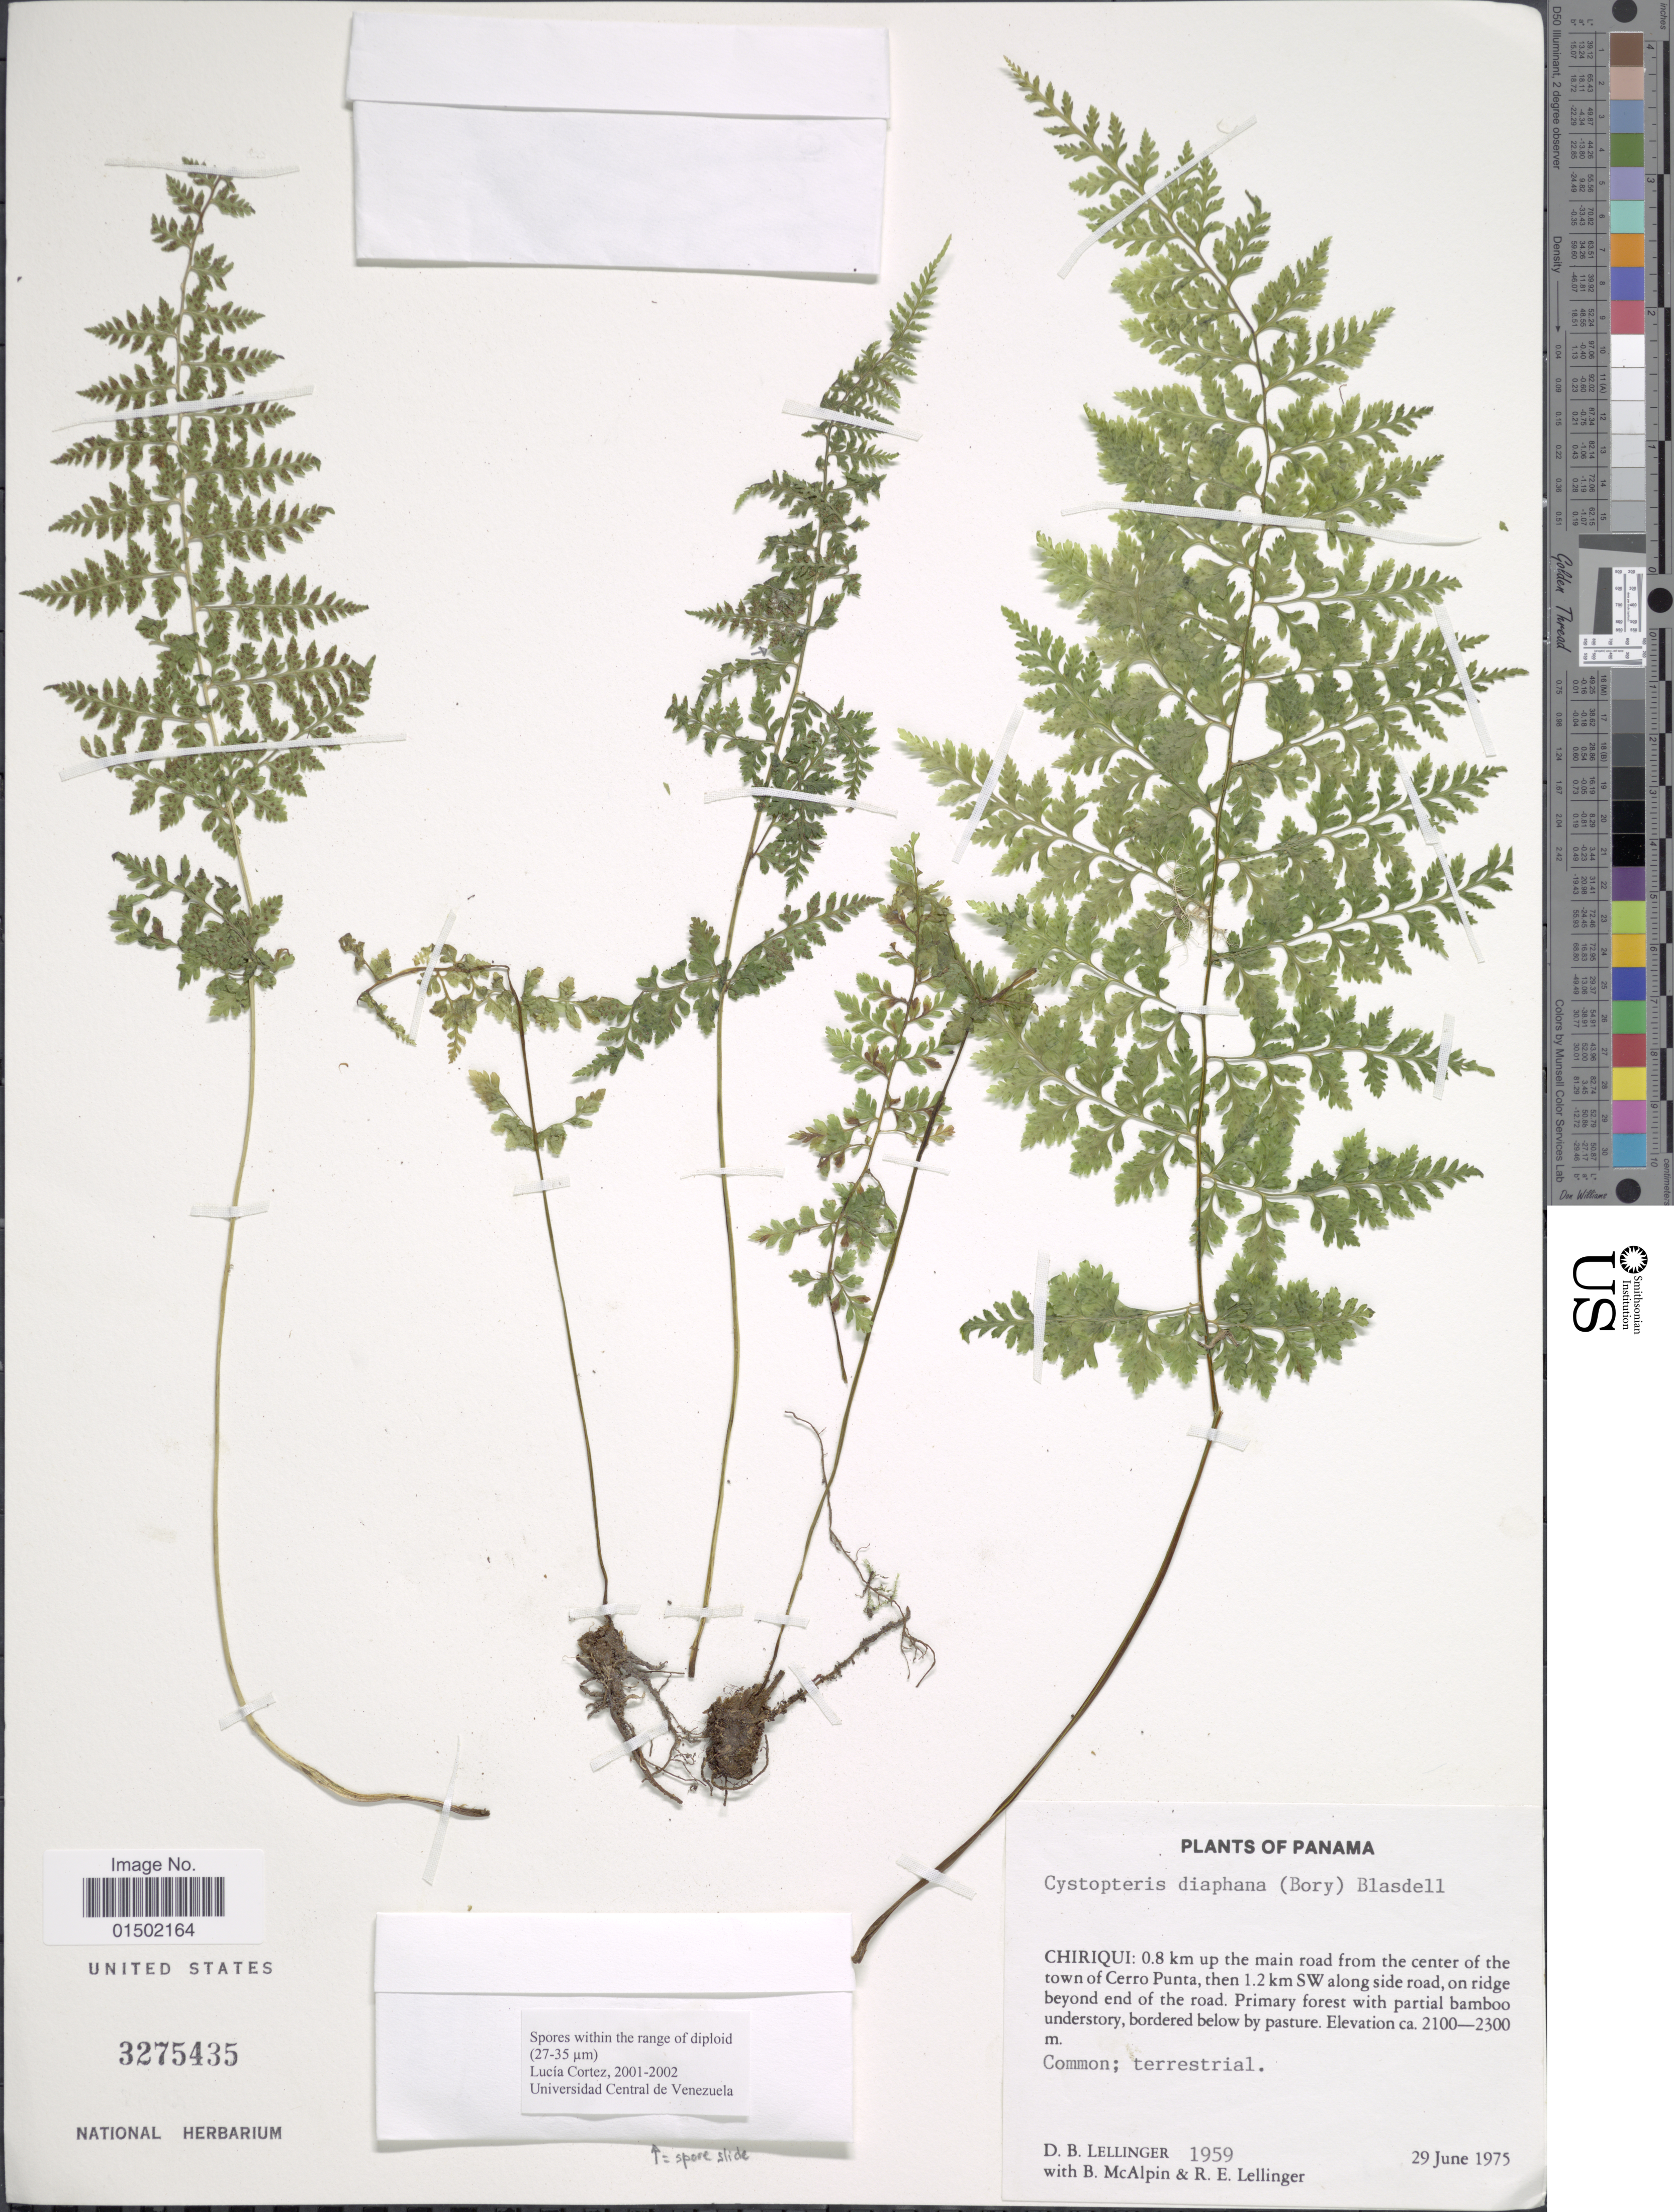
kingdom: Plantae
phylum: Tracheophyta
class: Polypodiopsida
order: Polypodiales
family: Cystopteridaceae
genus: Cystopteris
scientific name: Cystopteris diaphana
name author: (Bory) Blasdell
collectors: D. B. Lellinger, B. McAlpin & R. E. Lellinger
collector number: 1959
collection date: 1975-06-29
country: Panama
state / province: Chiriqui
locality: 0.8 km up the main road from the center of the town of Cerro Punta, then 1.2 km SW along side road, on ridge beyond end of the road, on ridge beyond end of the road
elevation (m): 2100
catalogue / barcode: US 3275435